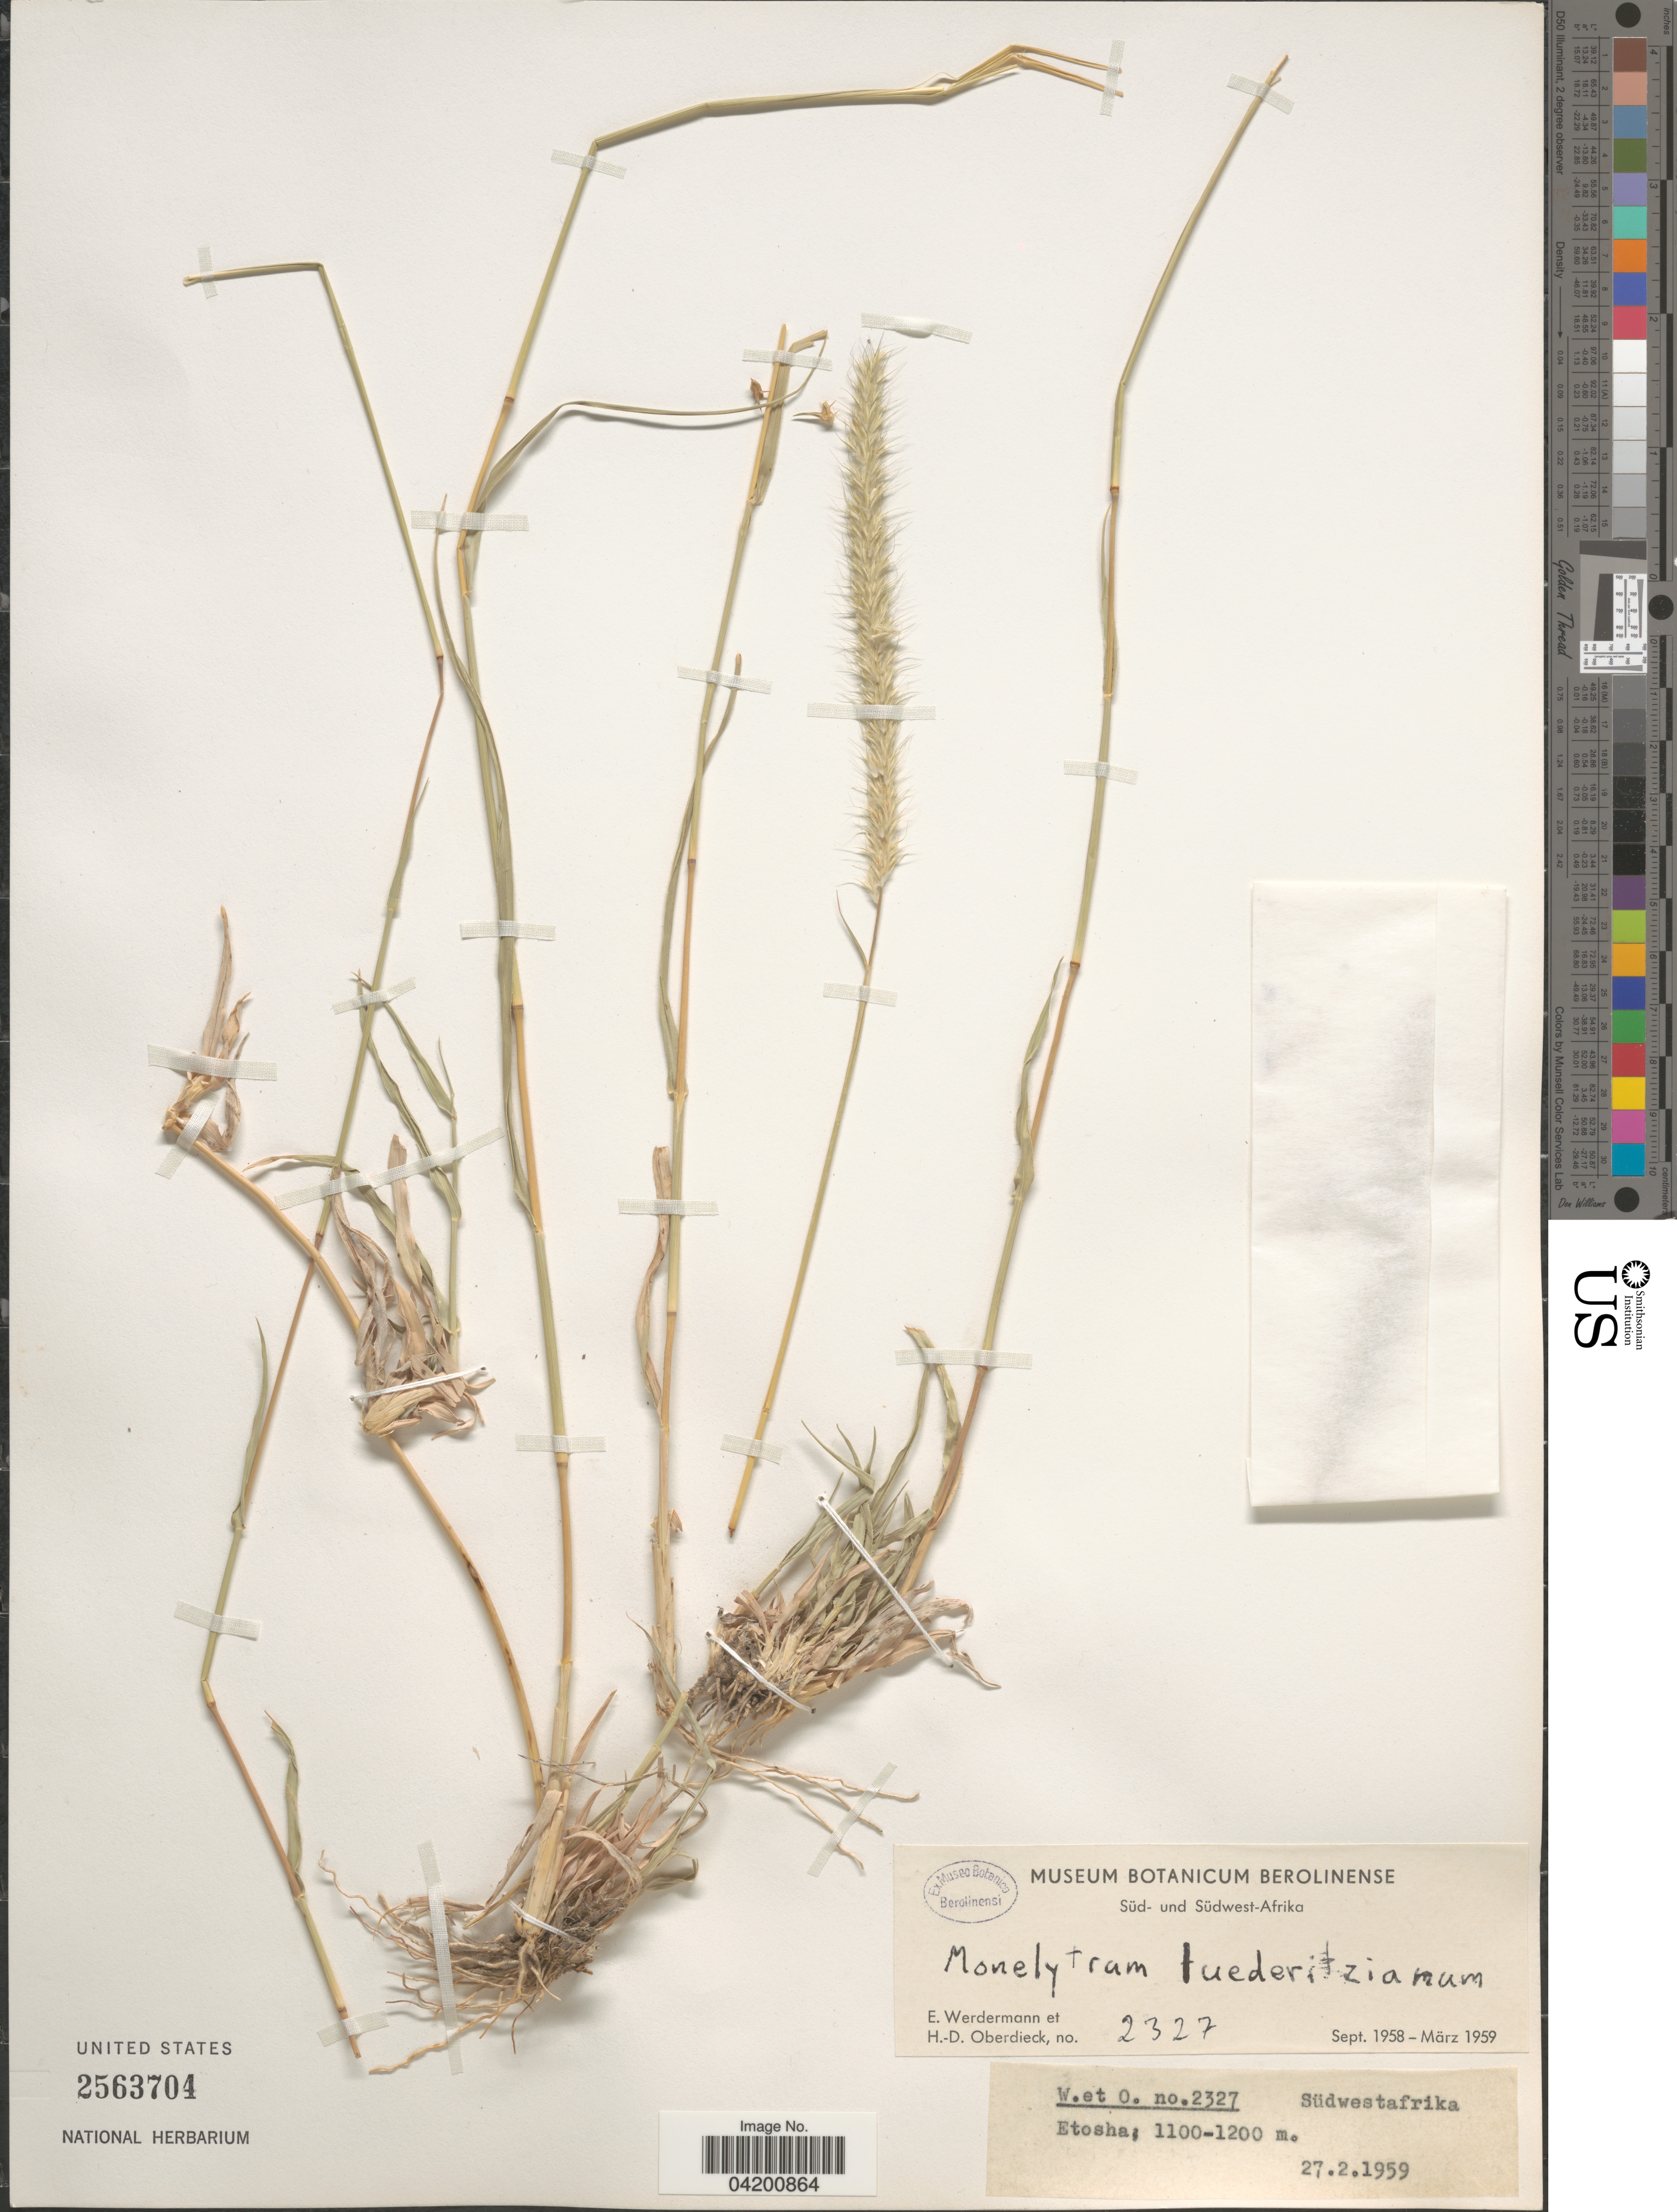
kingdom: Plantae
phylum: Tracheophyta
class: Liliopsida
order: Poales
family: Poaceae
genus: Monelytrum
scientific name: Monelytrum luederitzianum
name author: Hack.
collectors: E. Wedermann & H. Oberdieck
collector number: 2327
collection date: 1958-09/1959-03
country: Namibia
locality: Südwestafrika. Etosha.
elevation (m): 1100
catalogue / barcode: US 2563704